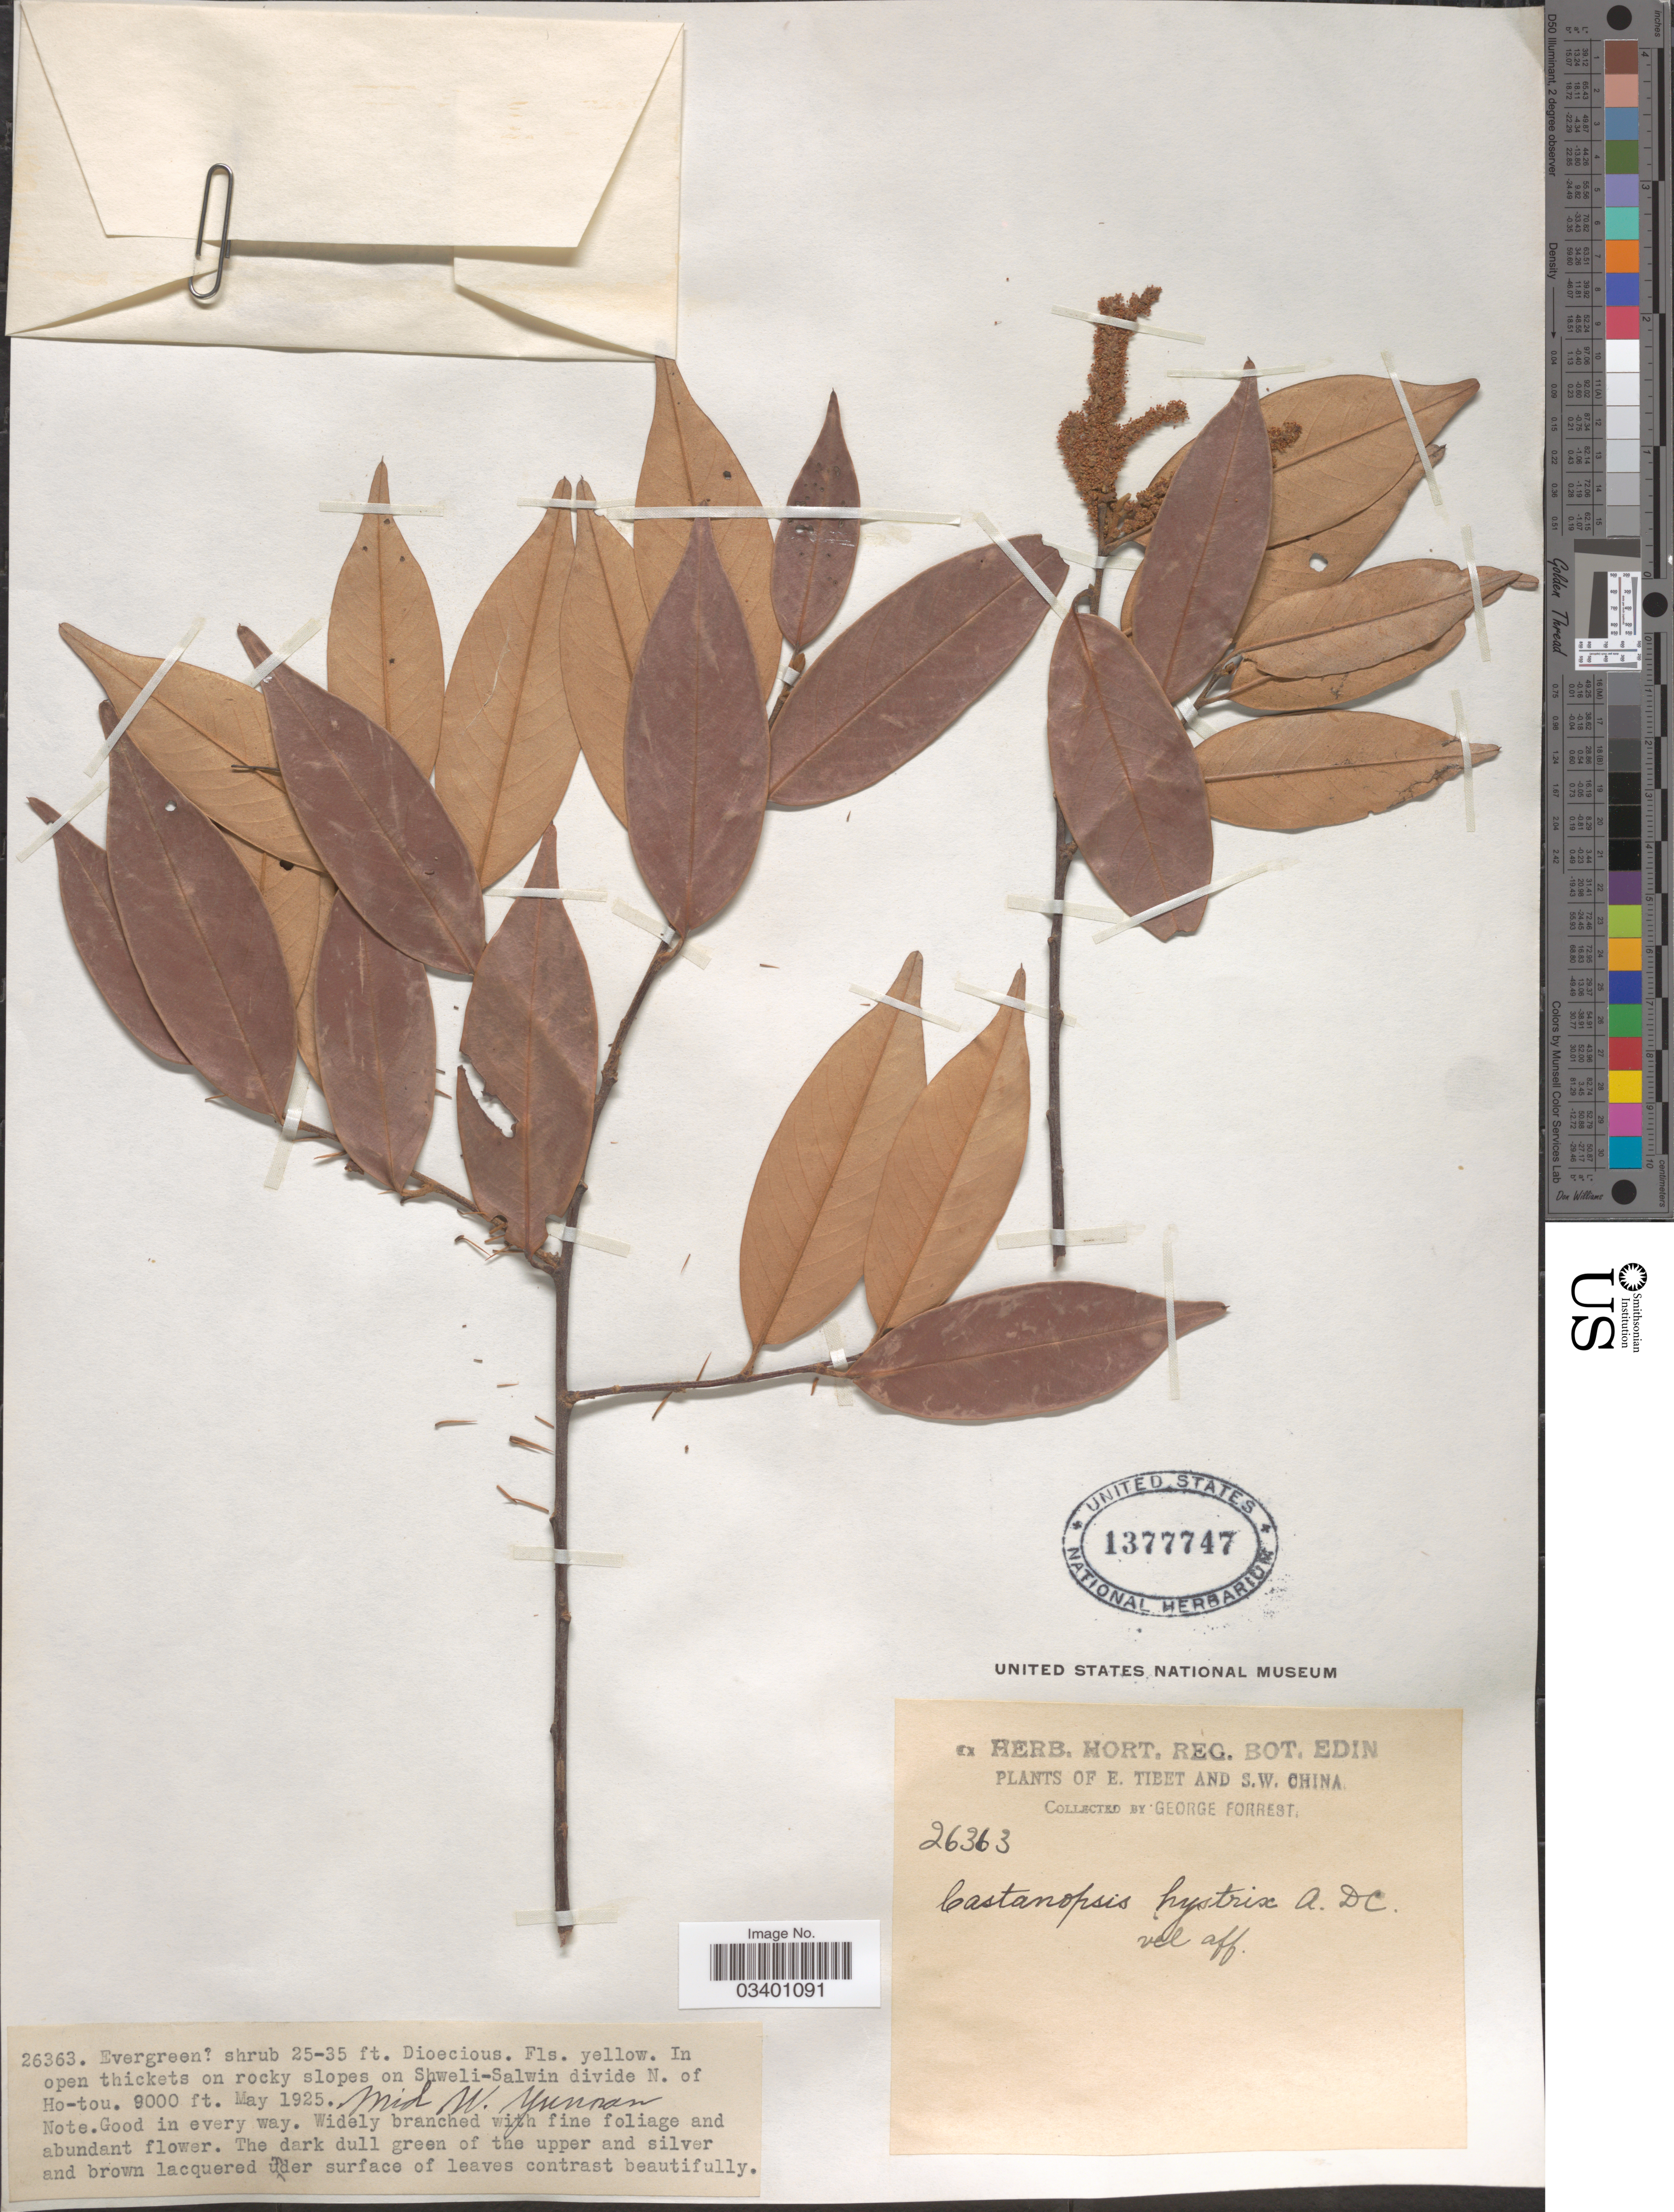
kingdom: Plantae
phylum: Tracheophyta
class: Magnoliopsida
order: Fagales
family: Fagaceae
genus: Castanopsis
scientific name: Castanopsis hystrix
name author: Hook. f. & Thomson ex A. DC.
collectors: G. Forrest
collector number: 26363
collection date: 1925-05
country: China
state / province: Yunnan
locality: E. Tibet and S.W. China. In open thickets on rocky slopes on Shweli-Salwin divide N. of Ho-tou. Mid W. Yunnan.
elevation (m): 2743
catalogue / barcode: US 1377747